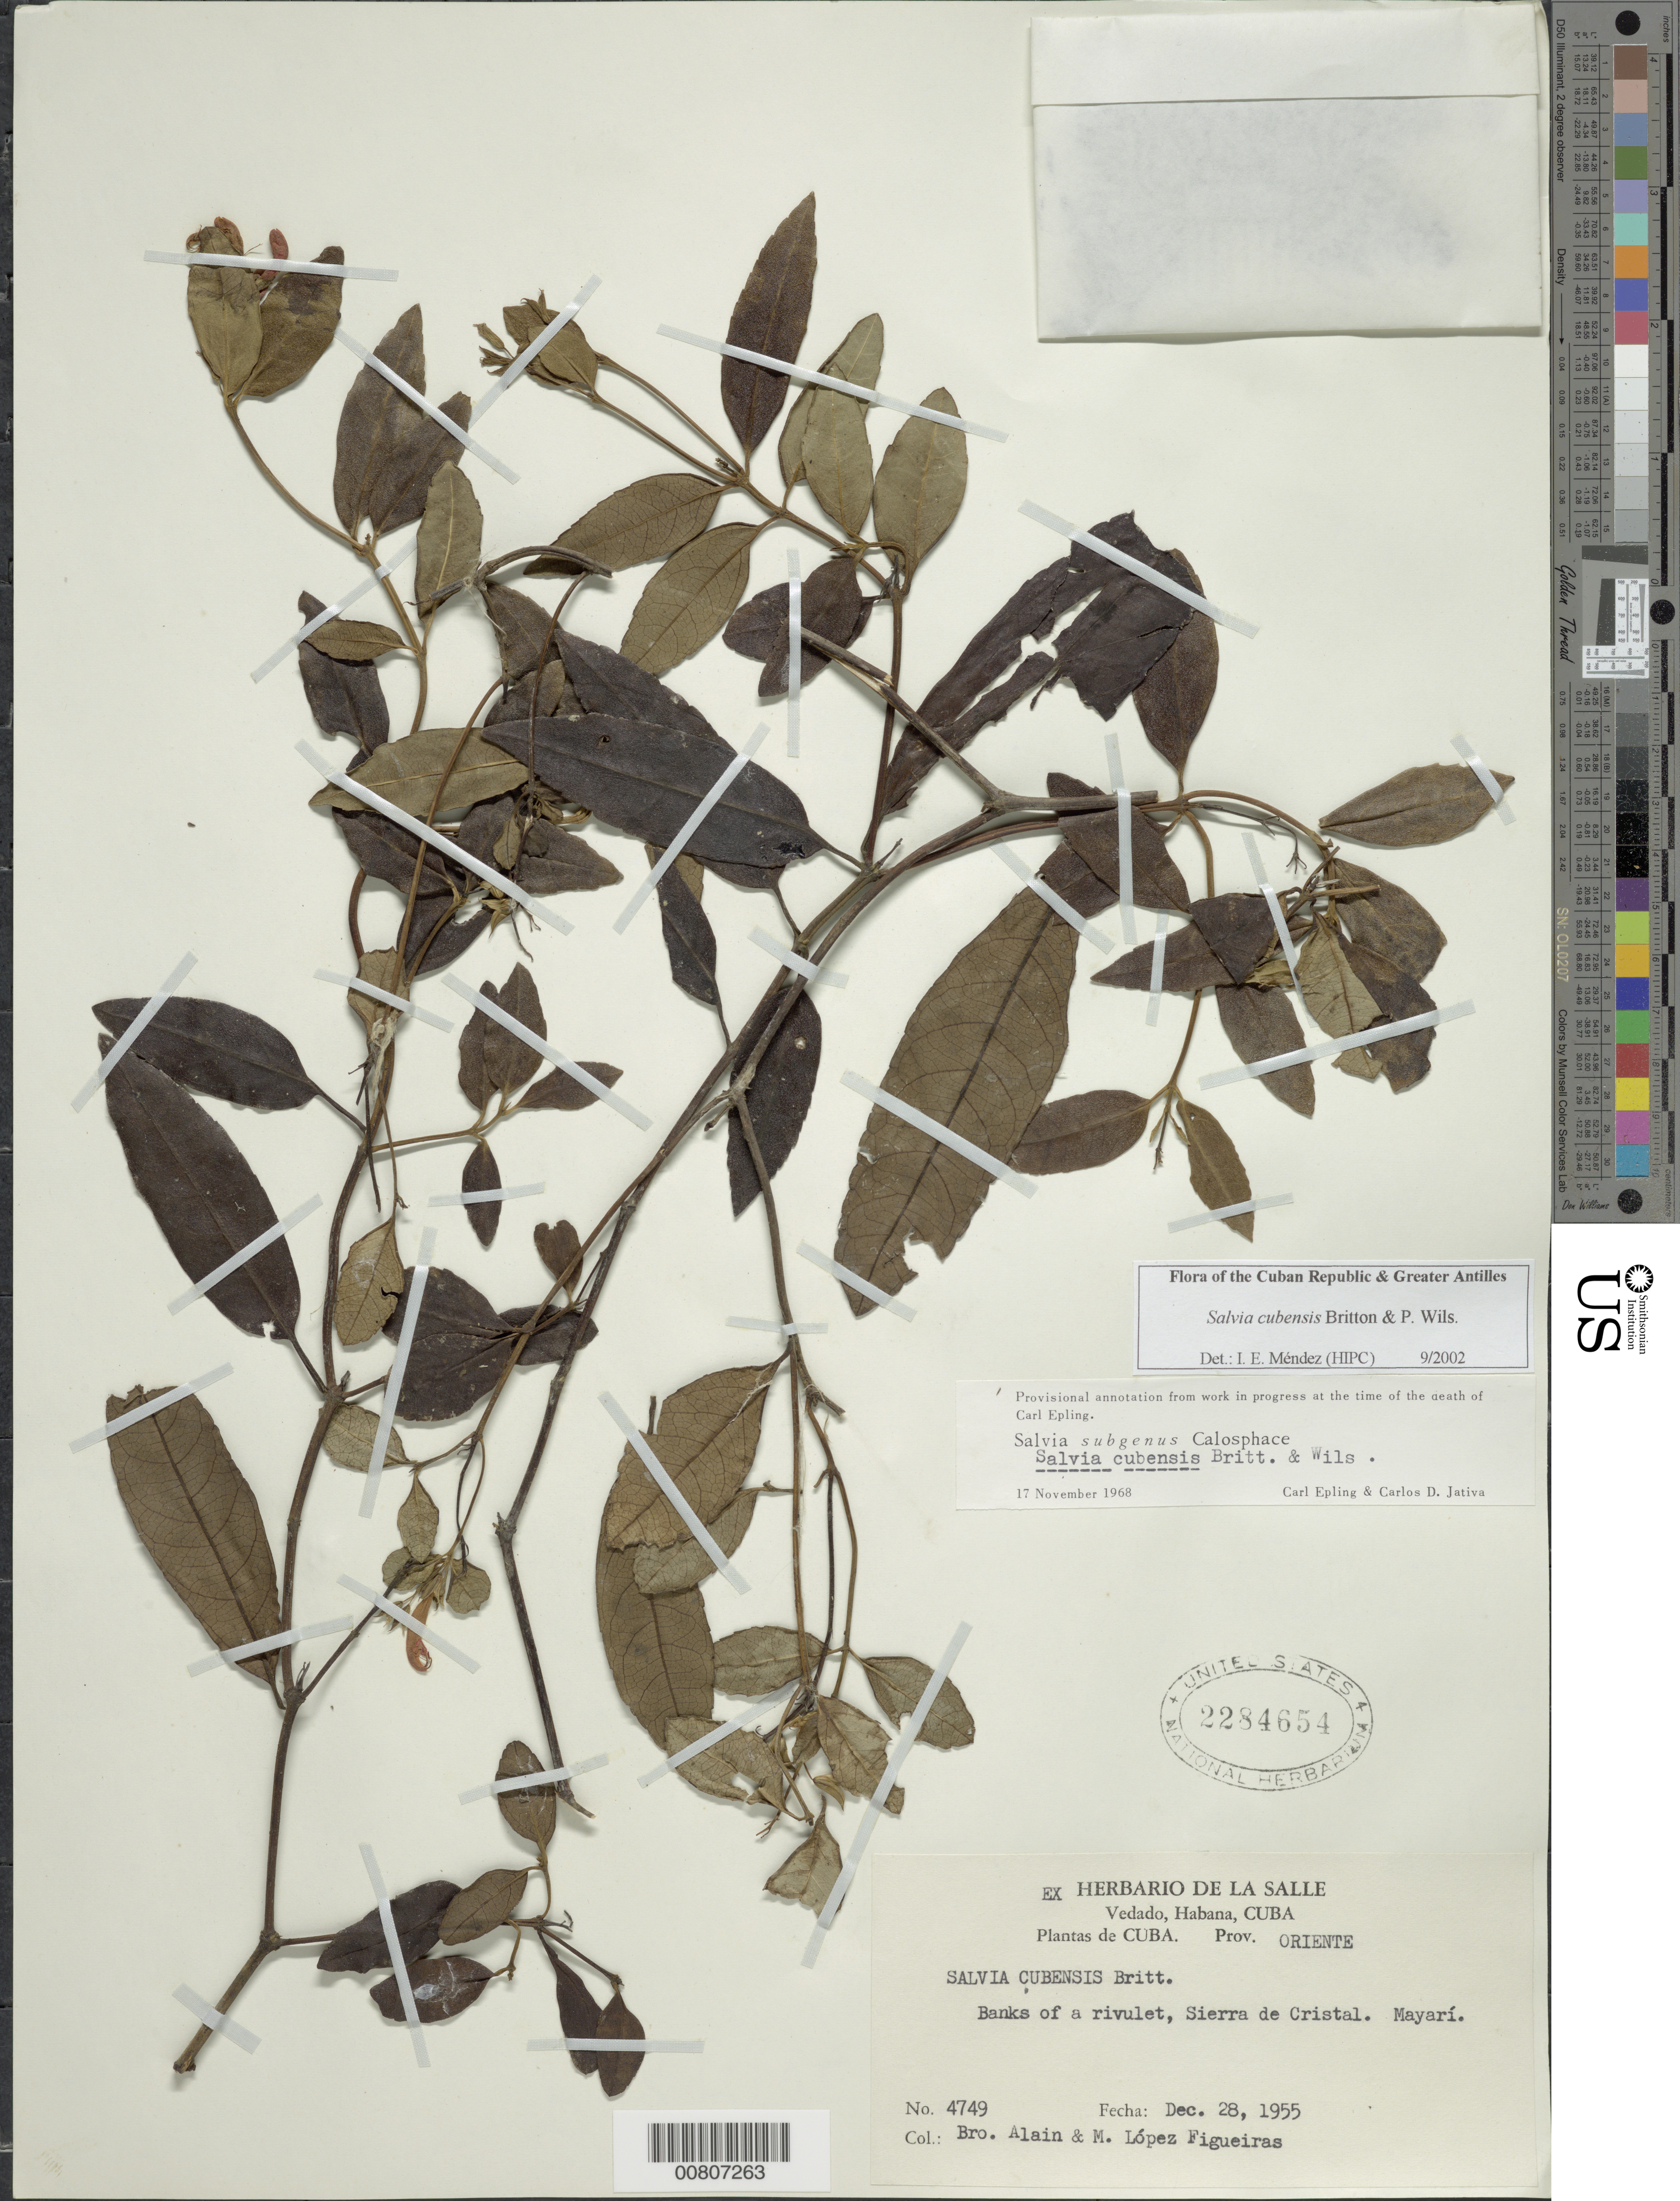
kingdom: Plantae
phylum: Tracheophyta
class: Magnoliopsida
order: Lamiales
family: Lamiaceae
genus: Salvia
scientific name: Salvia cubensis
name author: Britton & P. Wilson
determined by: Méndez, Isidro E., (HIPC)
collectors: A. H. Liogier & M. López Figueiras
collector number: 4749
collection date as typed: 28 Dec 1955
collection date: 1955-12-28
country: Cuba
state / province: Oriente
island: Cuba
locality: Sierra de Cristal, Mayarí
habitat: Banks of rivulet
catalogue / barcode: US 2284654